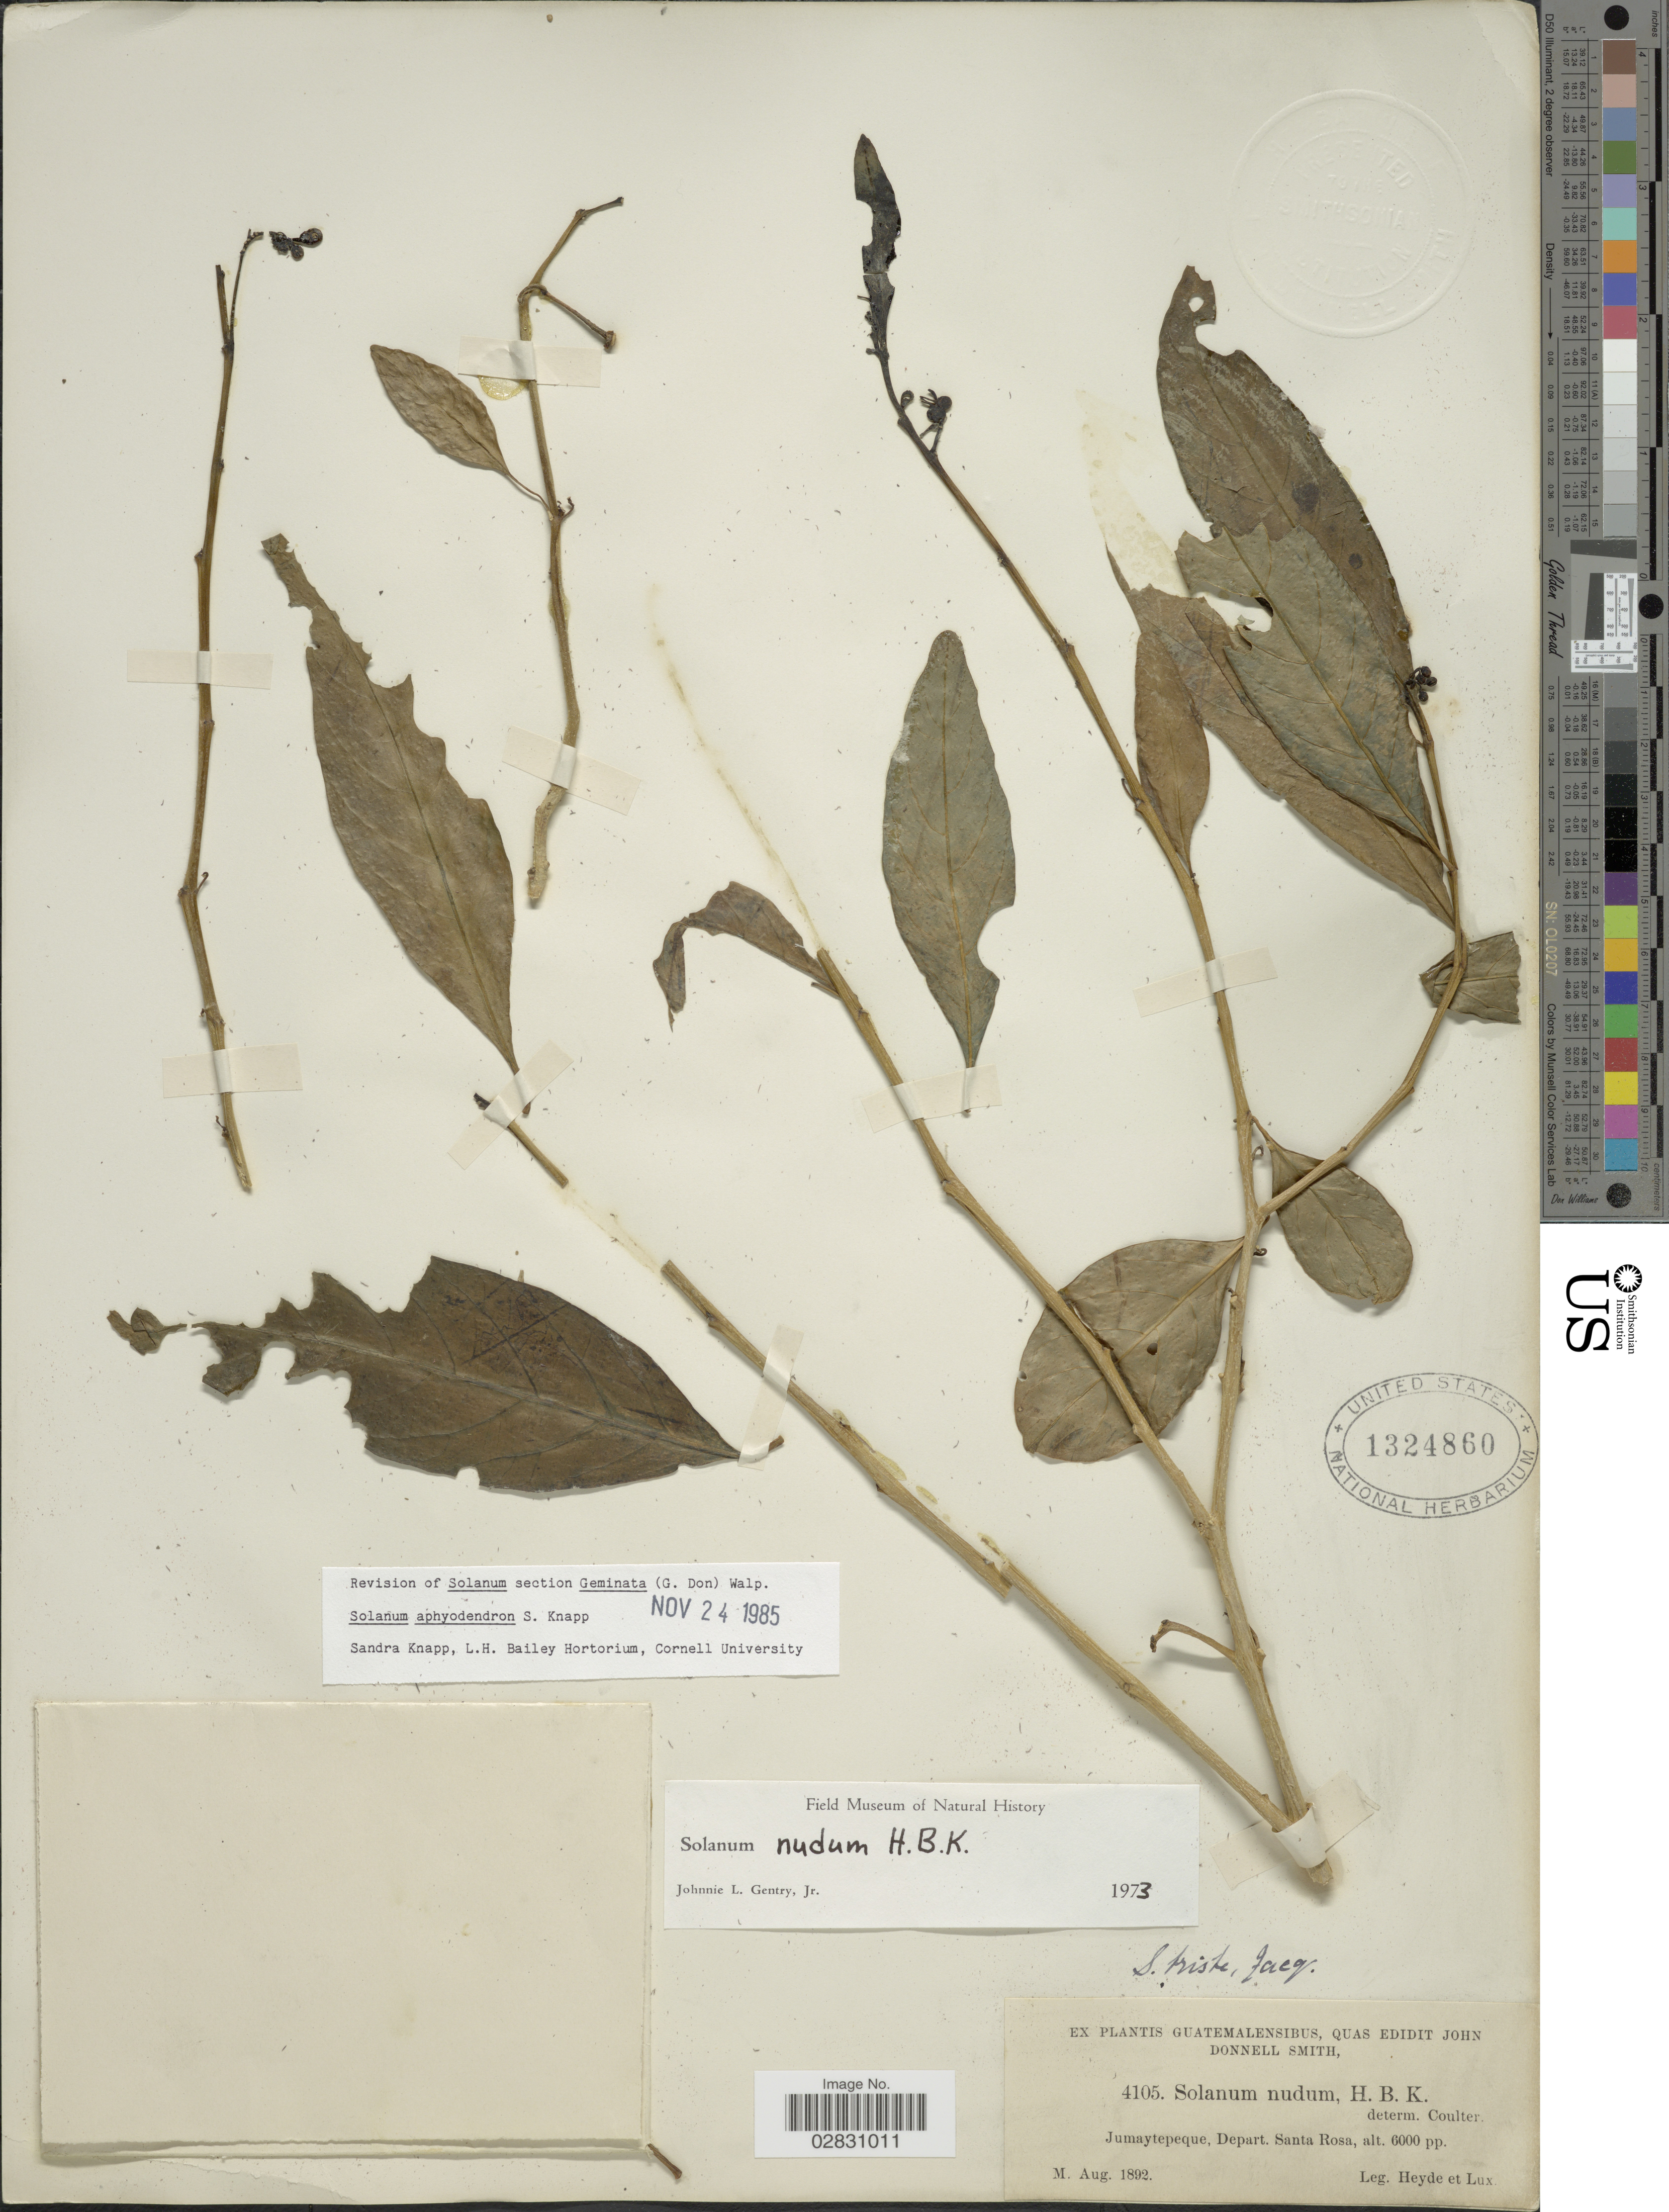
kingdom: Plantae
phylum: Tracheophyta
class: Magnoliopsida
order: Solanales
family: Solanaceae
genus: Solanum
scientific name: Solanum aphyodendron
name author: S. Knapp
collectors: Heyde & Lux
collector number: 4105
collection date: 1892-08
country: Guatemala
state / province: Santa Rosa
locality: Jumaytepeque, Depart. Santa Rosa.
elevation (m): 1829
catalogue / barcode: US 1324860